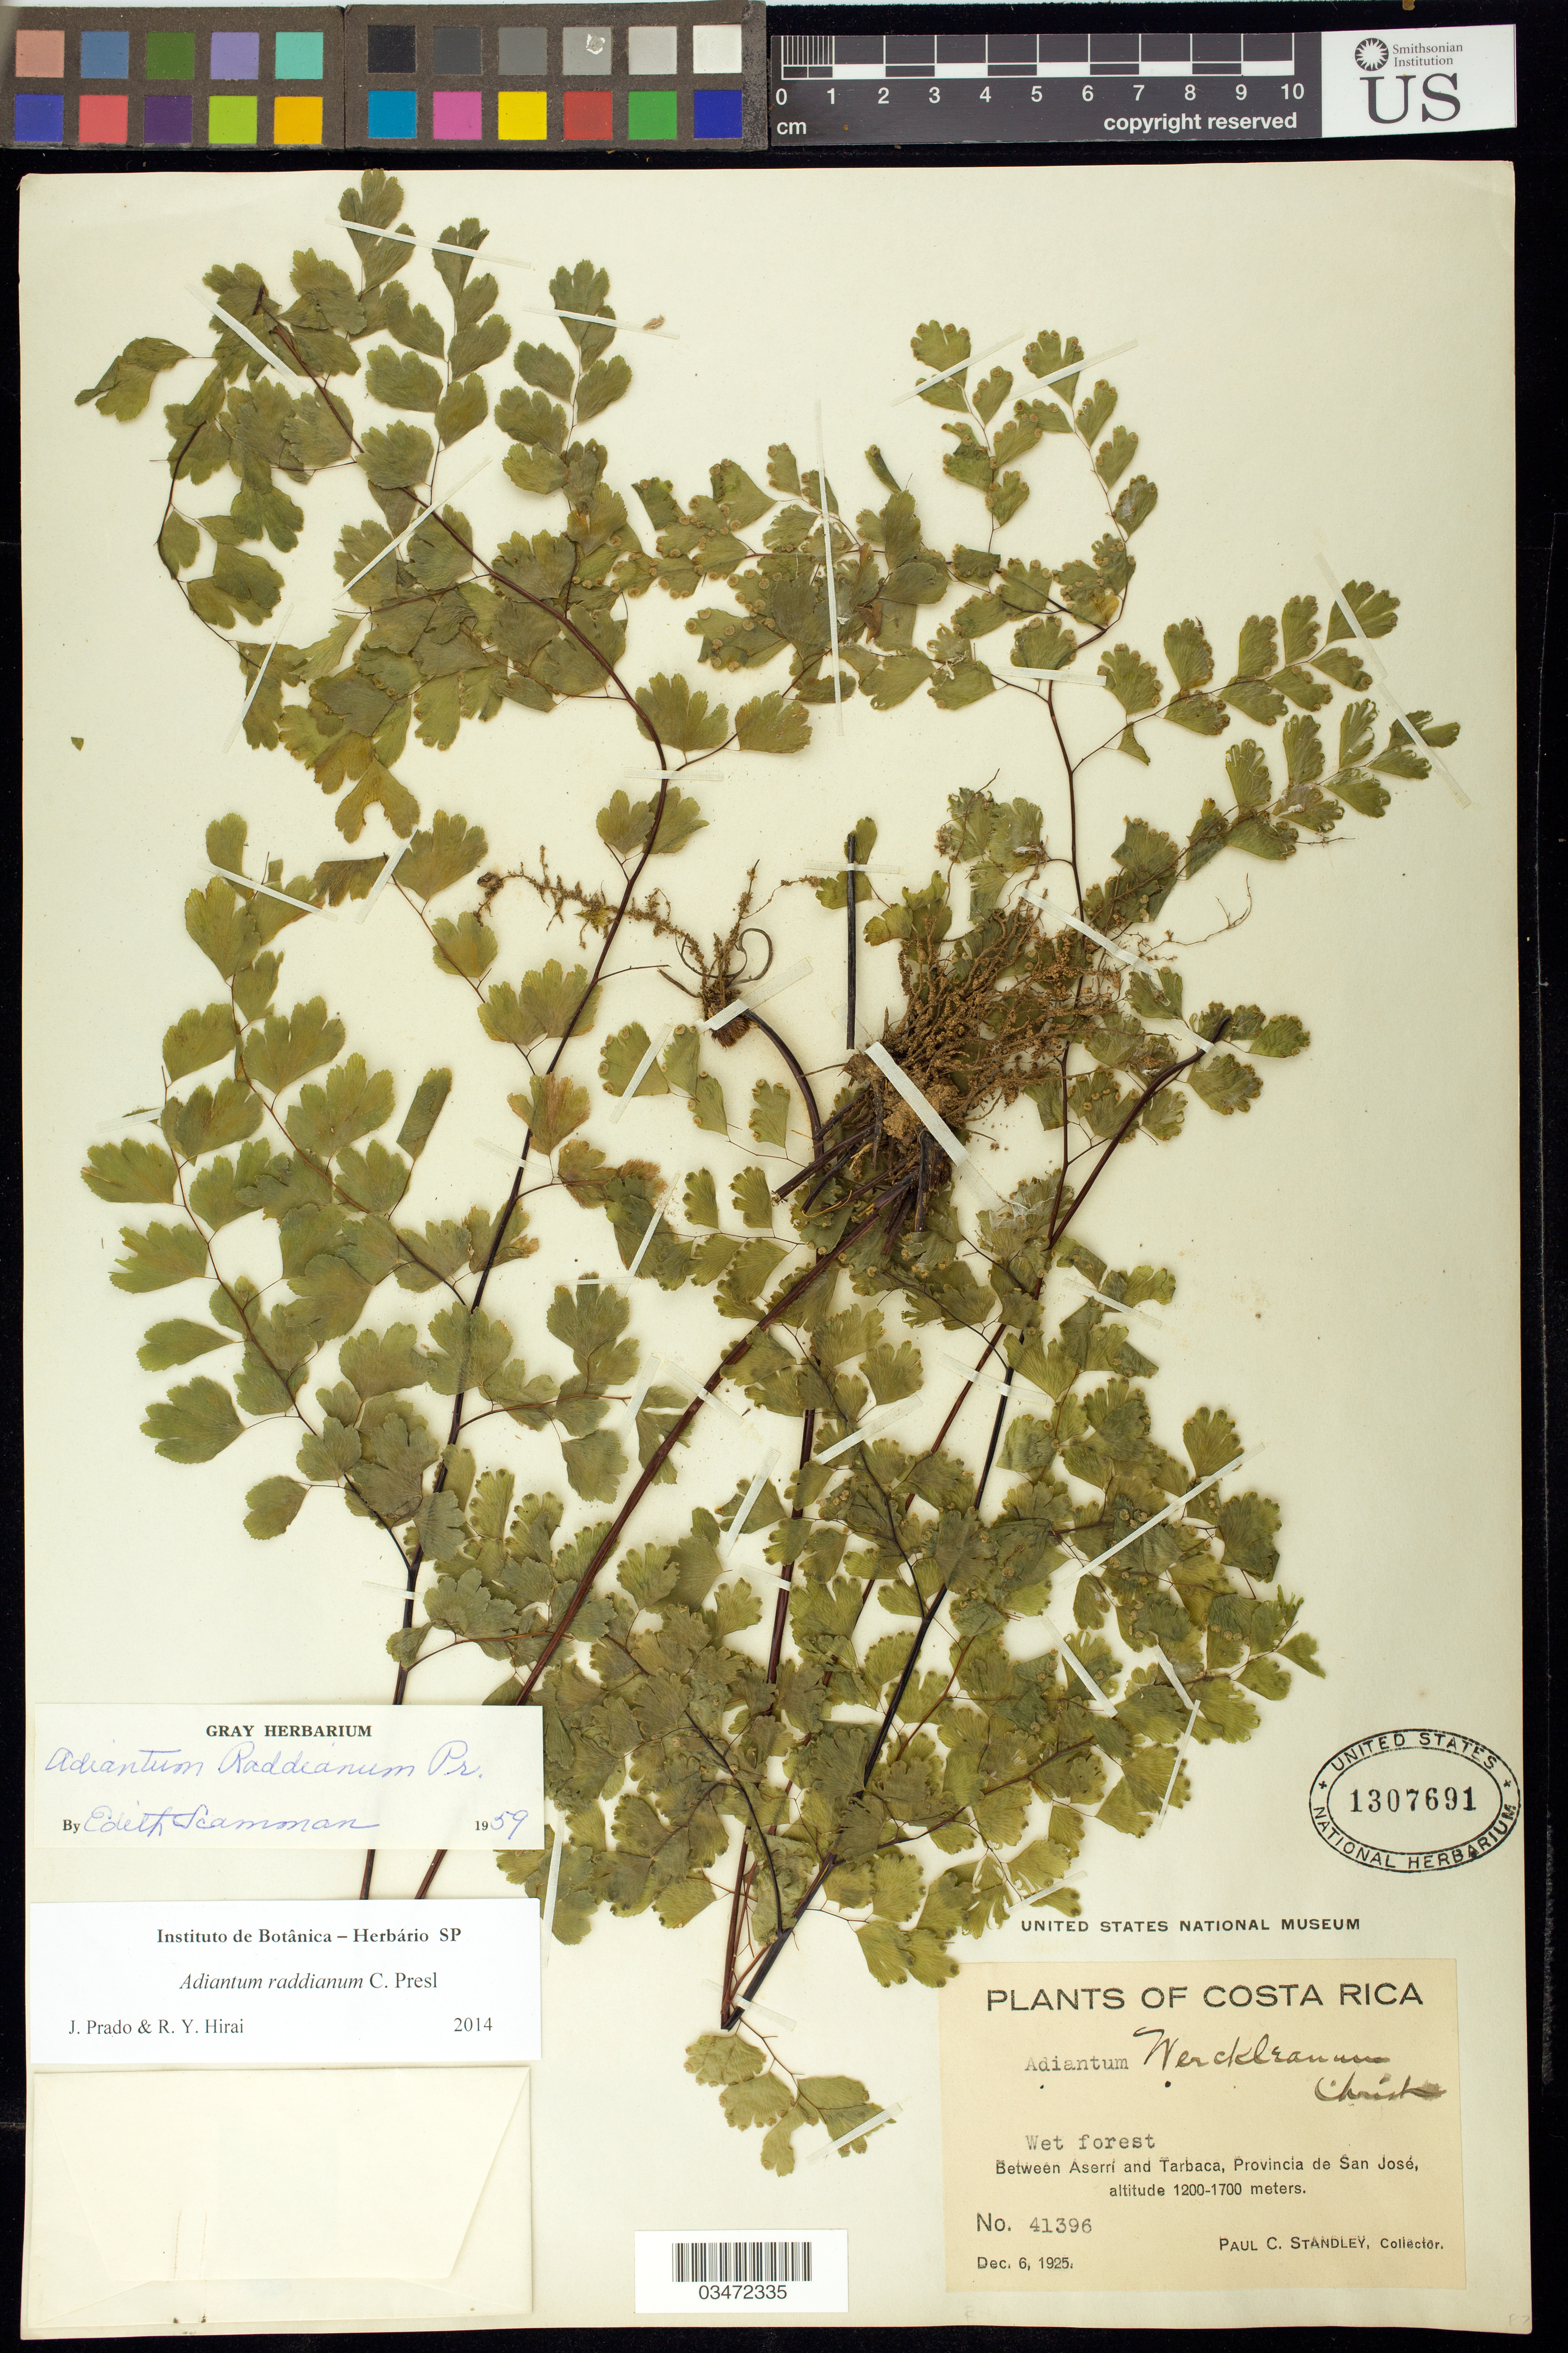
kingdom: Plantae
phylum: Tracheophyta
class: Polypodiopsida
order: Polypodiales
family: Pteridaceae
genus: Adiantum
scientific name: Adiantum raddianum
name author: C. Presl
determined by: Hirzi, R. Y.; Prado, J.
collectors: P. C. Standley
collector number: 41396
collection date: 1925-12-06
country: Costa Rica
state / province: San José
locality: Between Aserrí and Tarbaca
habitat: Wet forest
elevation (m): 1200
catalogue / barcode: US 1307691